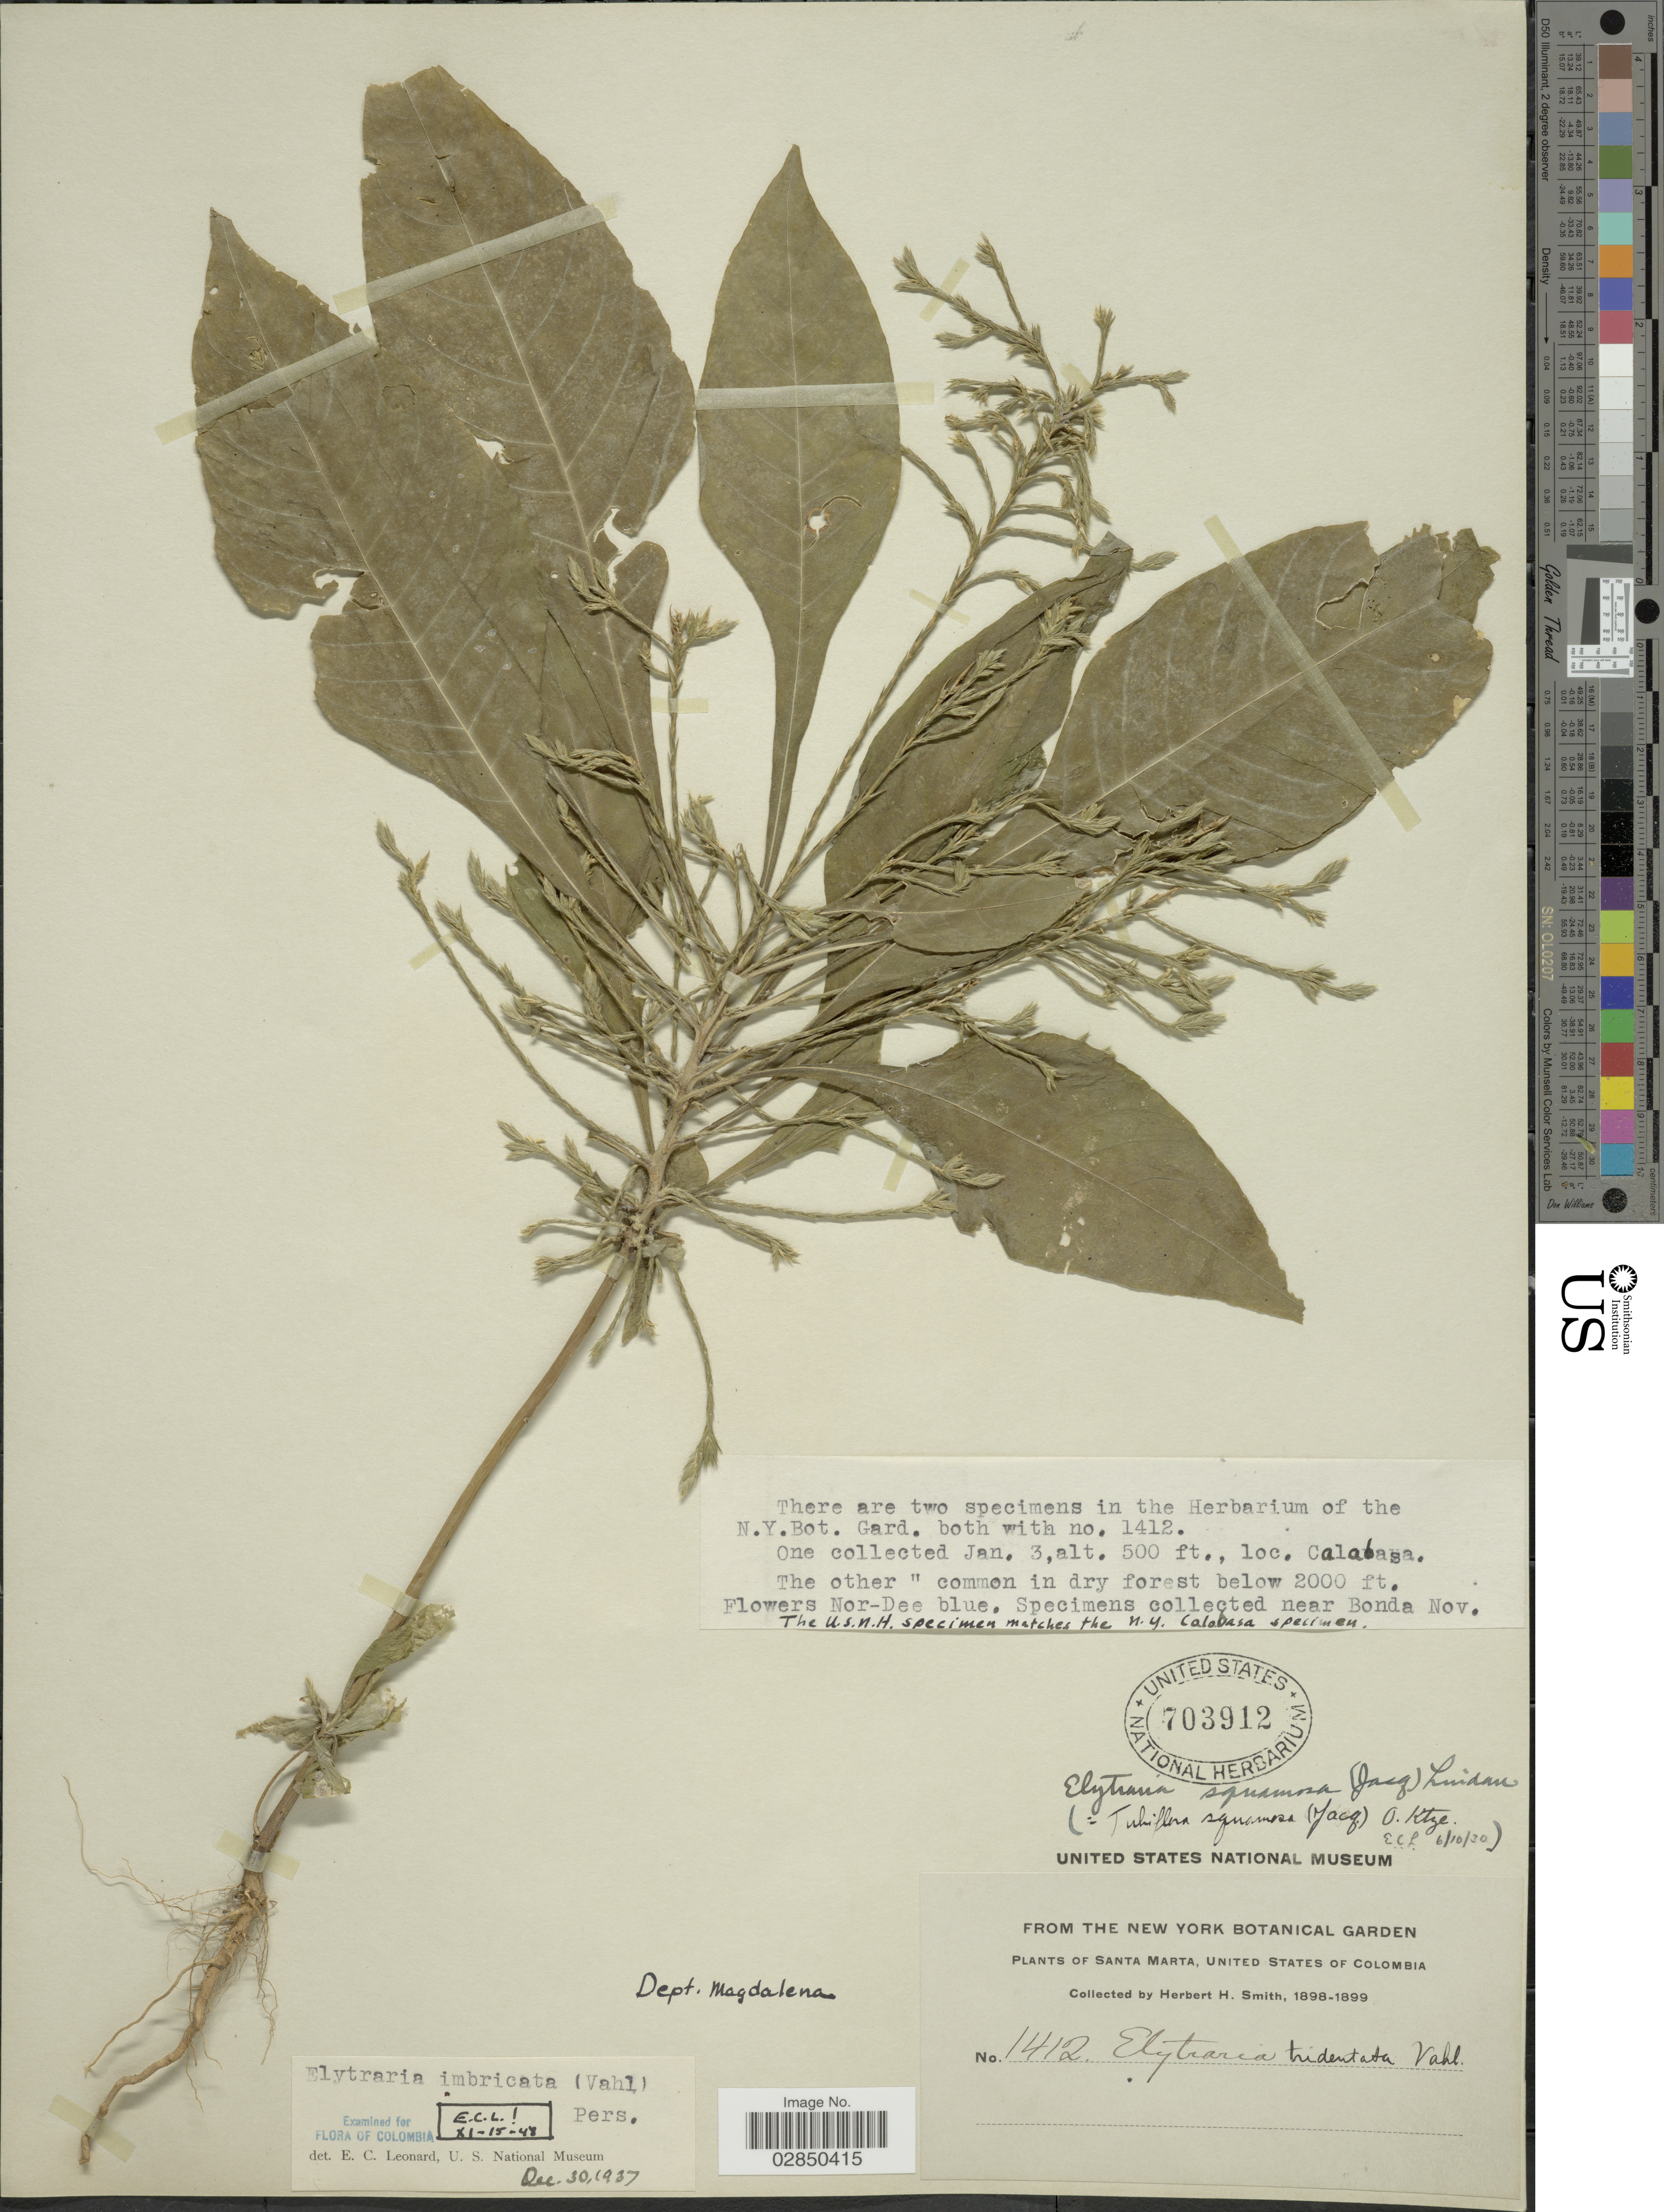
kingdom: Plantae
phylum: Tracheophyta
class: Magnoliopsida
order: Lamiales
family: Acanthaceae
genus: Elytraria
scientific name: Elytraria imbricata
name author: (Vahl) Pers.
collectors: Herbert H. Smith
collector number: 1412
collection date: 1898-01-03/1899-11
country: Colombia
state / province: Magdalena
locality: Santa Marta, United States of Colombia. Calabasa. Near Bonda. Dept. Magdalena.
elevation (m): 152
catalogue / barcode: US 703912